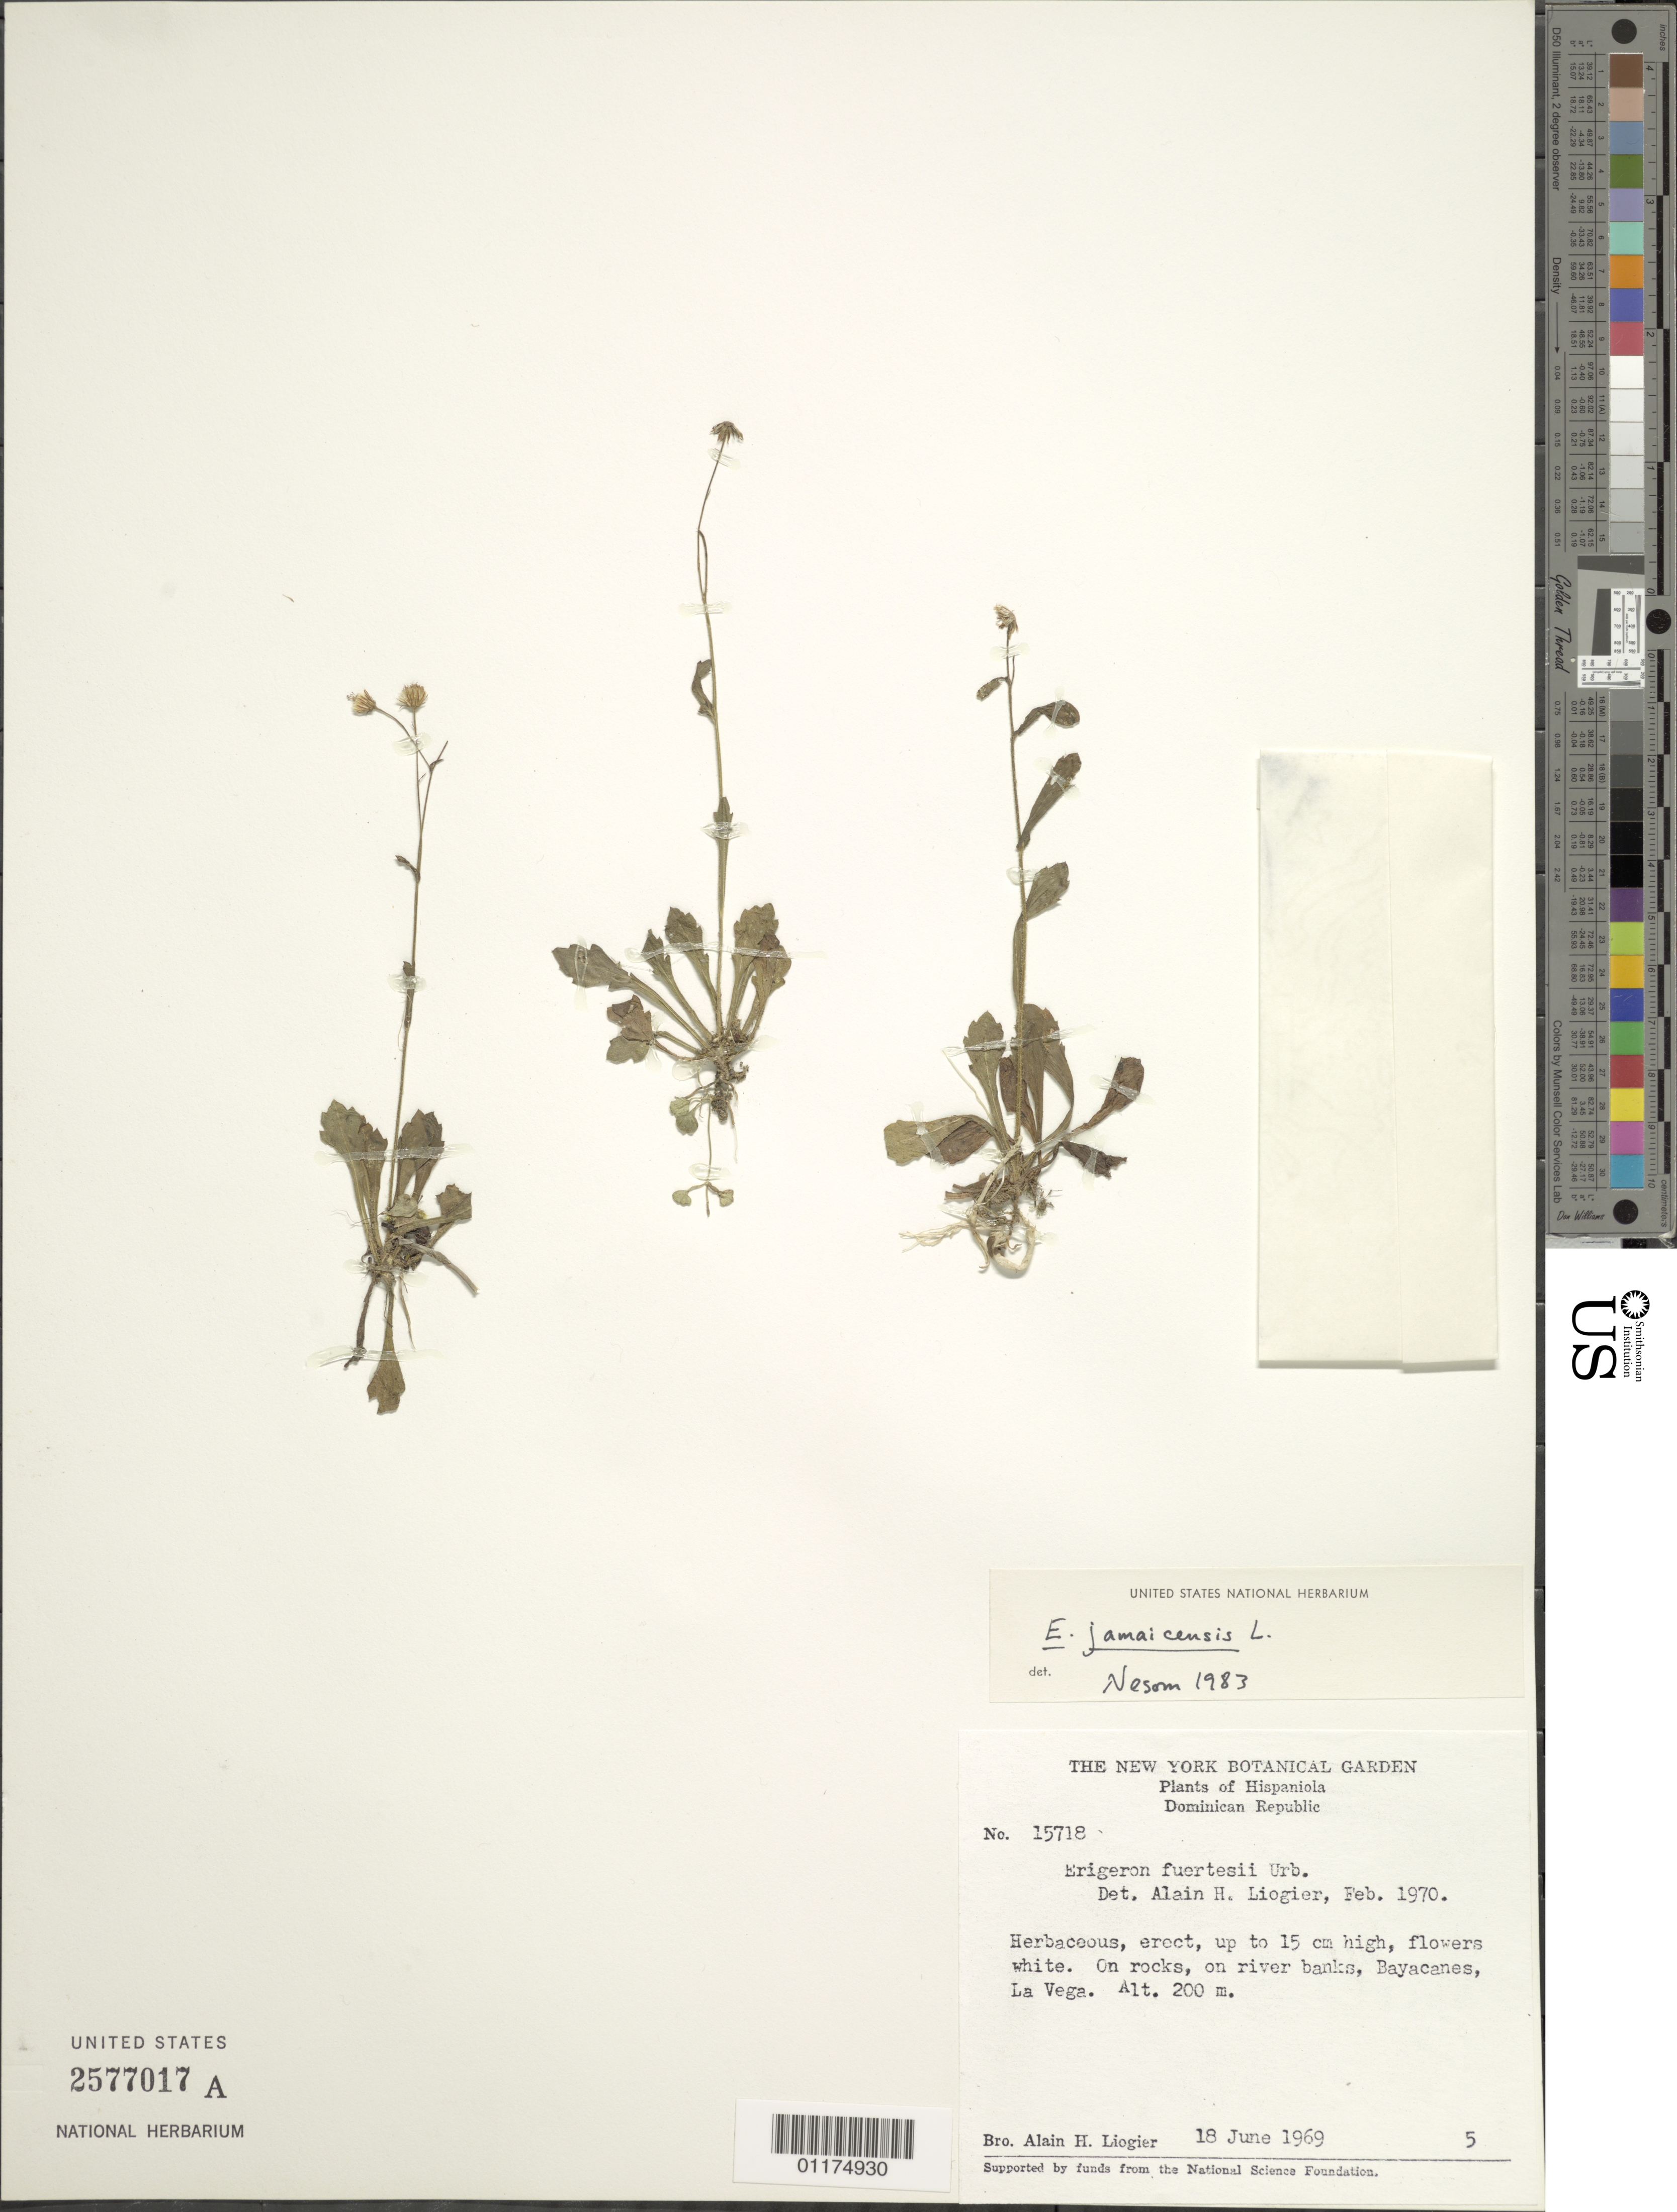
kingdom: Plantae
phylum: Tracheophyta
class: Magnoliopsida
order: Asterales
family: Asteraceae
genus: Erigeron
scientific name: Erigeron jamaicensis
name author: L.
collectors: A. H. Liogier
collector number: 15718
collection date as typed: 18 Jun 1969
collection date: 1969-06-18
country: Dominican Republic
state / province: La Vega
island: Hispaniola I.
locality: On rocks, on river banks, Bayacanes,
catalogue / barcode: US 2577017